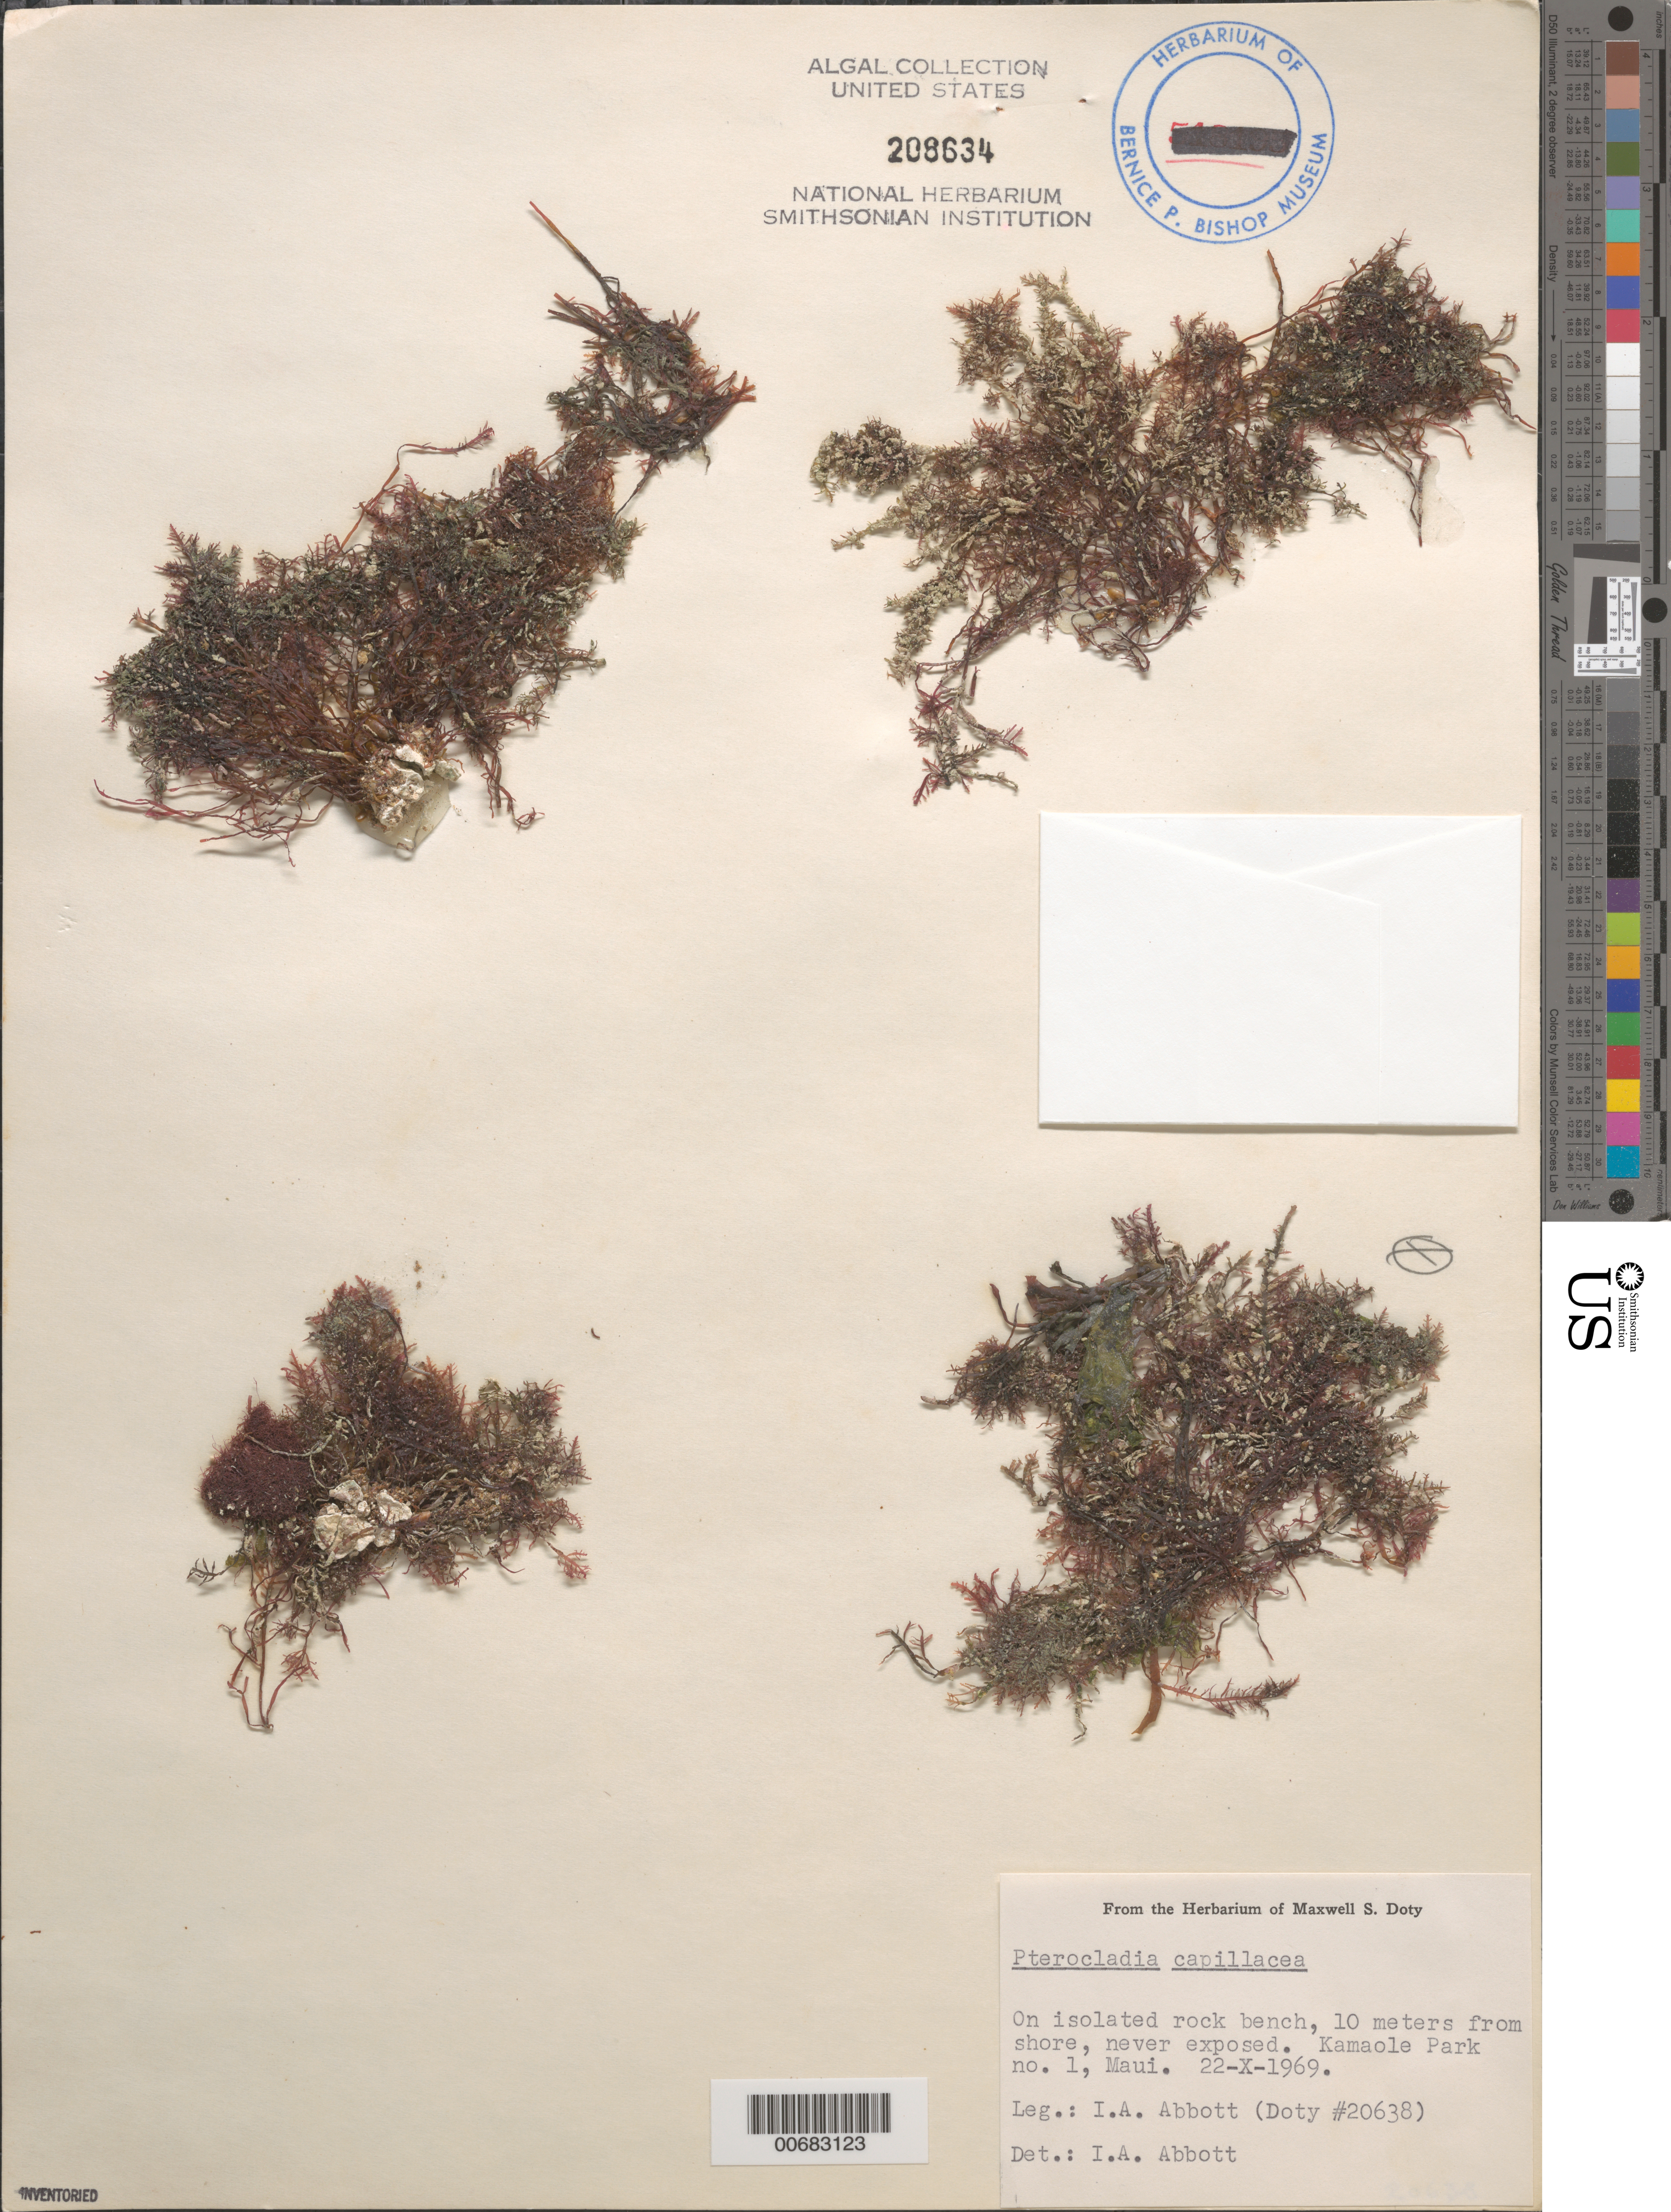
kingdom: Plantae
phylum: Rhodophyta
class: Florideophyceae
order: Gelidiales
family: Pterocladiaceae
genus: Pterocladiella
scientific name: Pterocladiella capillacea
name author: (S.G. Gmel.) Santelices & Hommers.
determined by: Algae name updating Project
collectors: I. A. Abbott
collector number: MSD 20638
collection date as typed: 22 Oct 1969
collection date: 1969-10-22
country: United States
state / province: Hawaii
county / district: Maui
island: Maui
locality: Kamaole Park no. 1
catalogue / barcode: US 208634